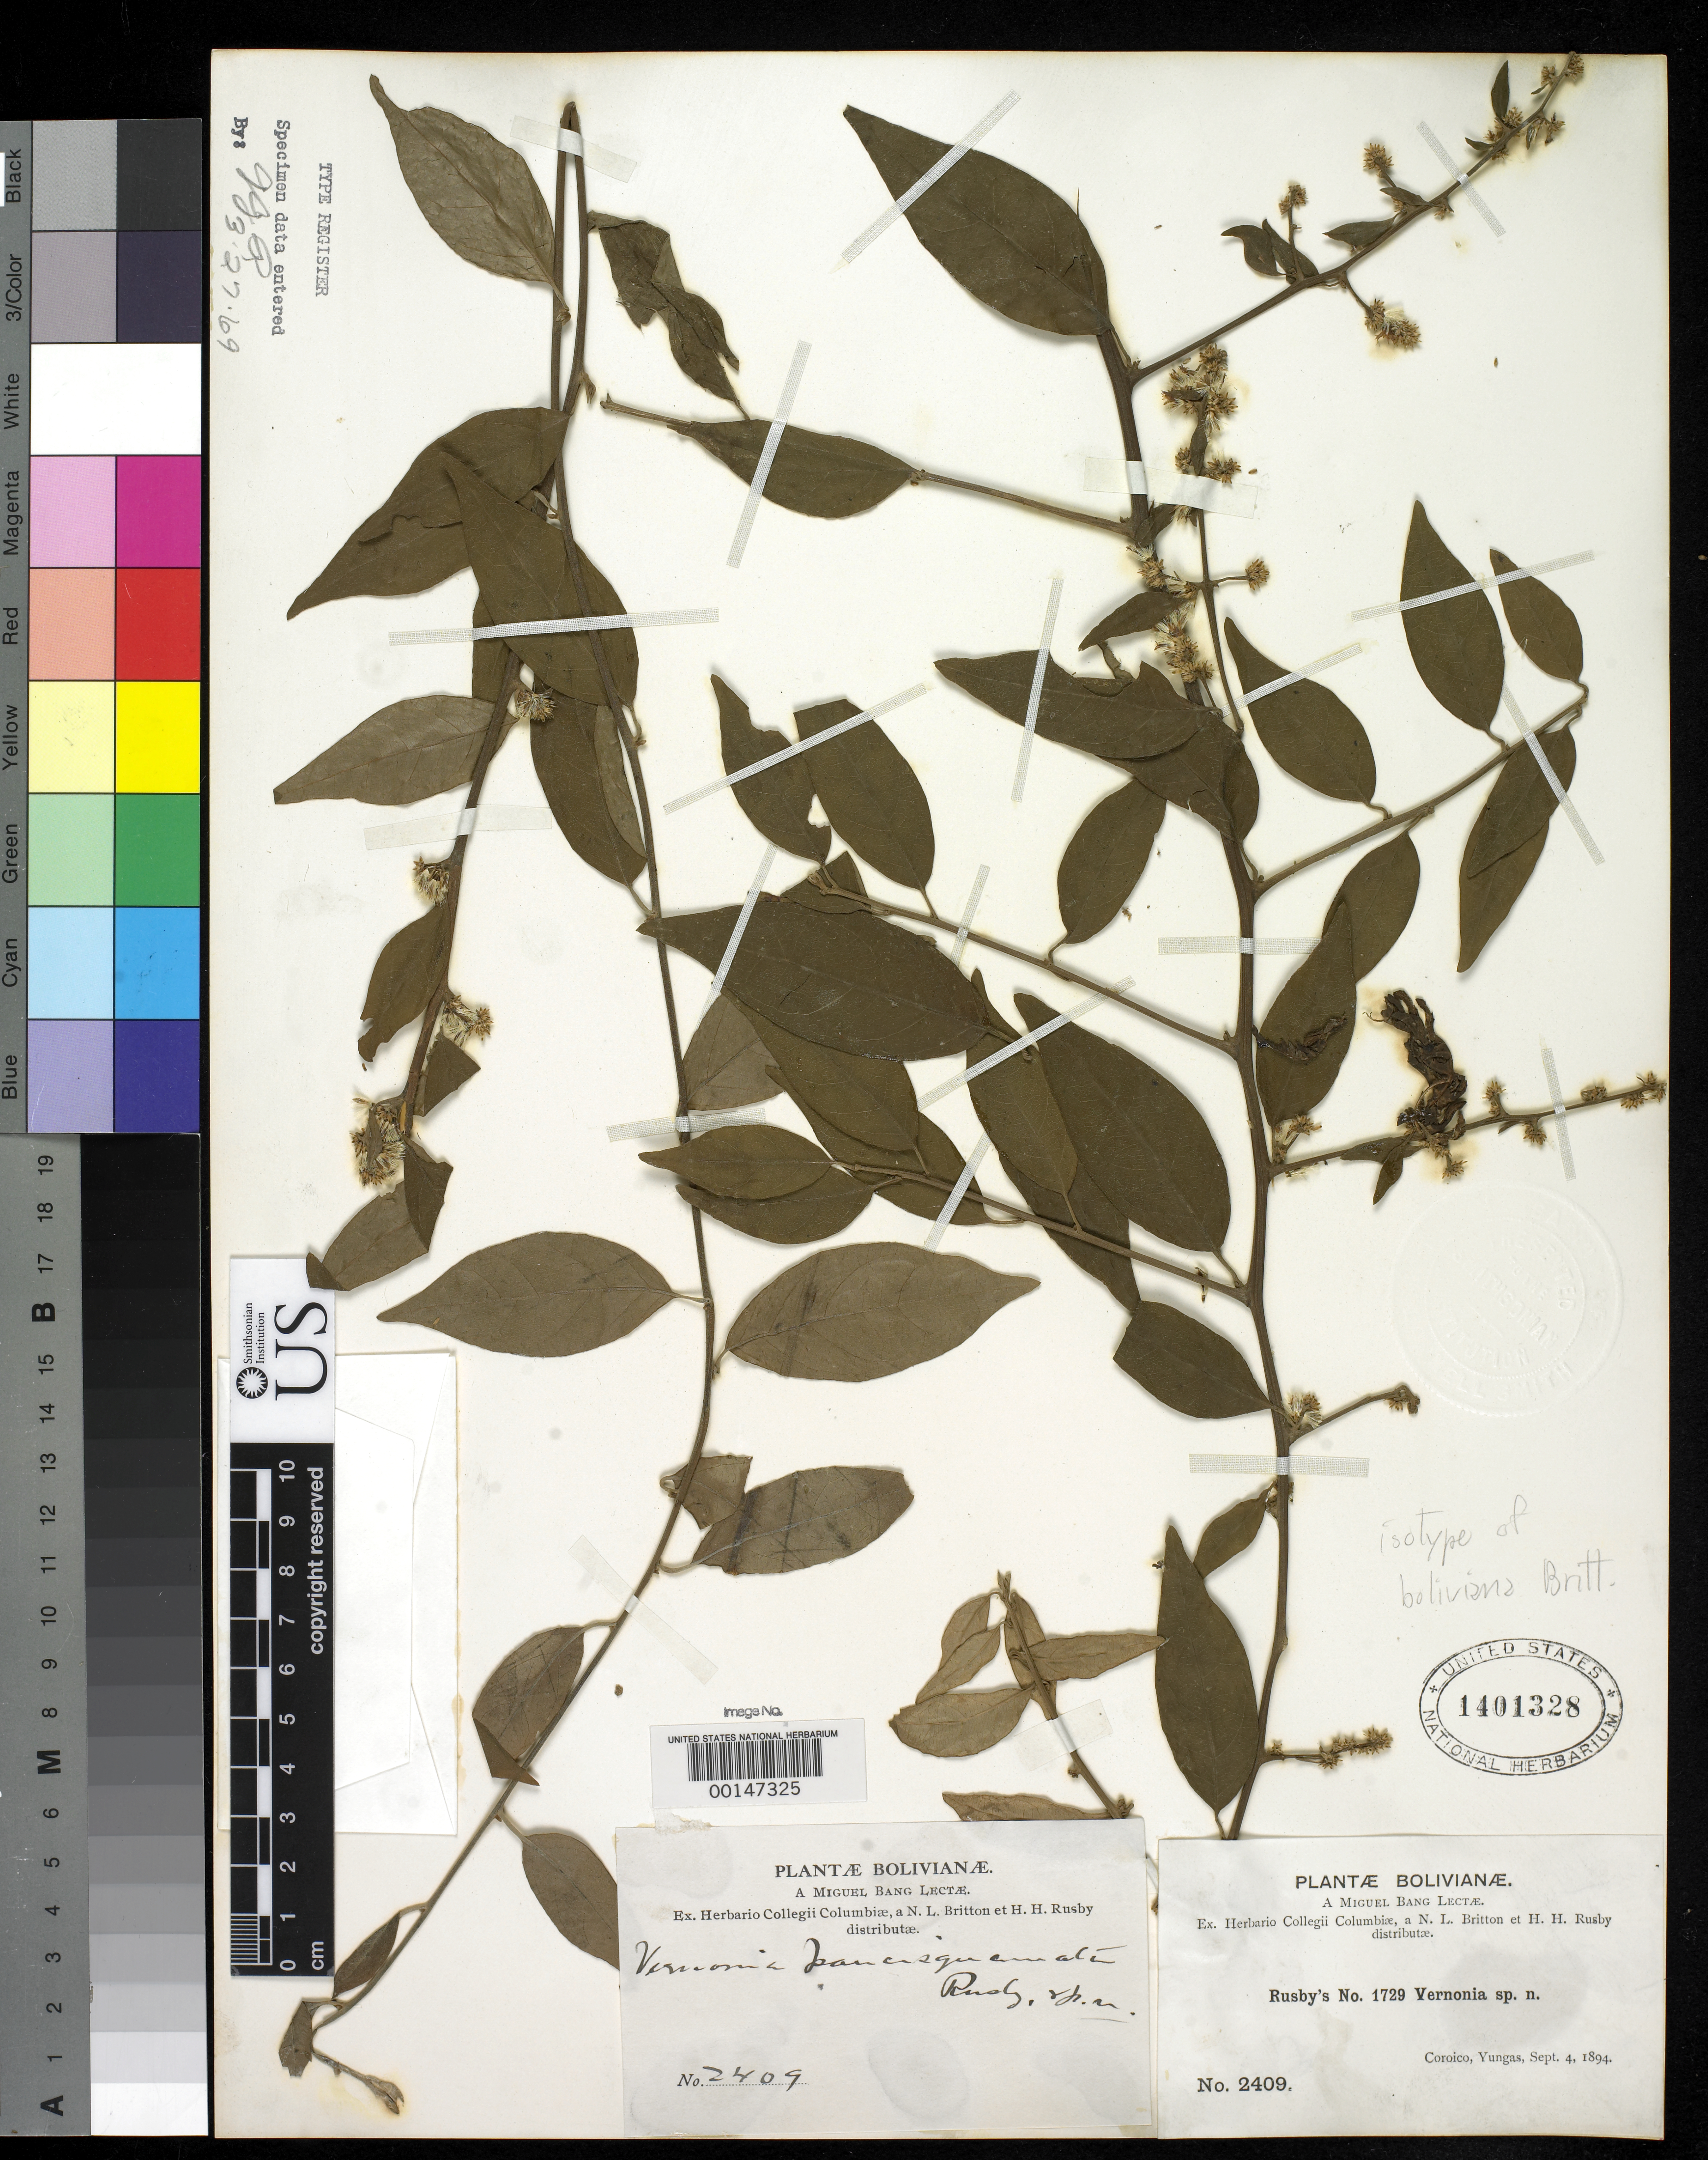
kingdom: Plantae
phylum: Tracheophyta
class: Magnoliopsida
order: Asterales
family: Asteraceae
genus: Vernonia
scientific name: Vernonia paucisquamata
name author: Rusby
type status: Isotype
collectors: M. Bang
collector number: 2409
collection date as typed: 04 Sep 1894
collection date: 1894-09-04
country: Bolivia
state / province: La Paz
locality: Coroico.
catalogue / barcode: US 1401328